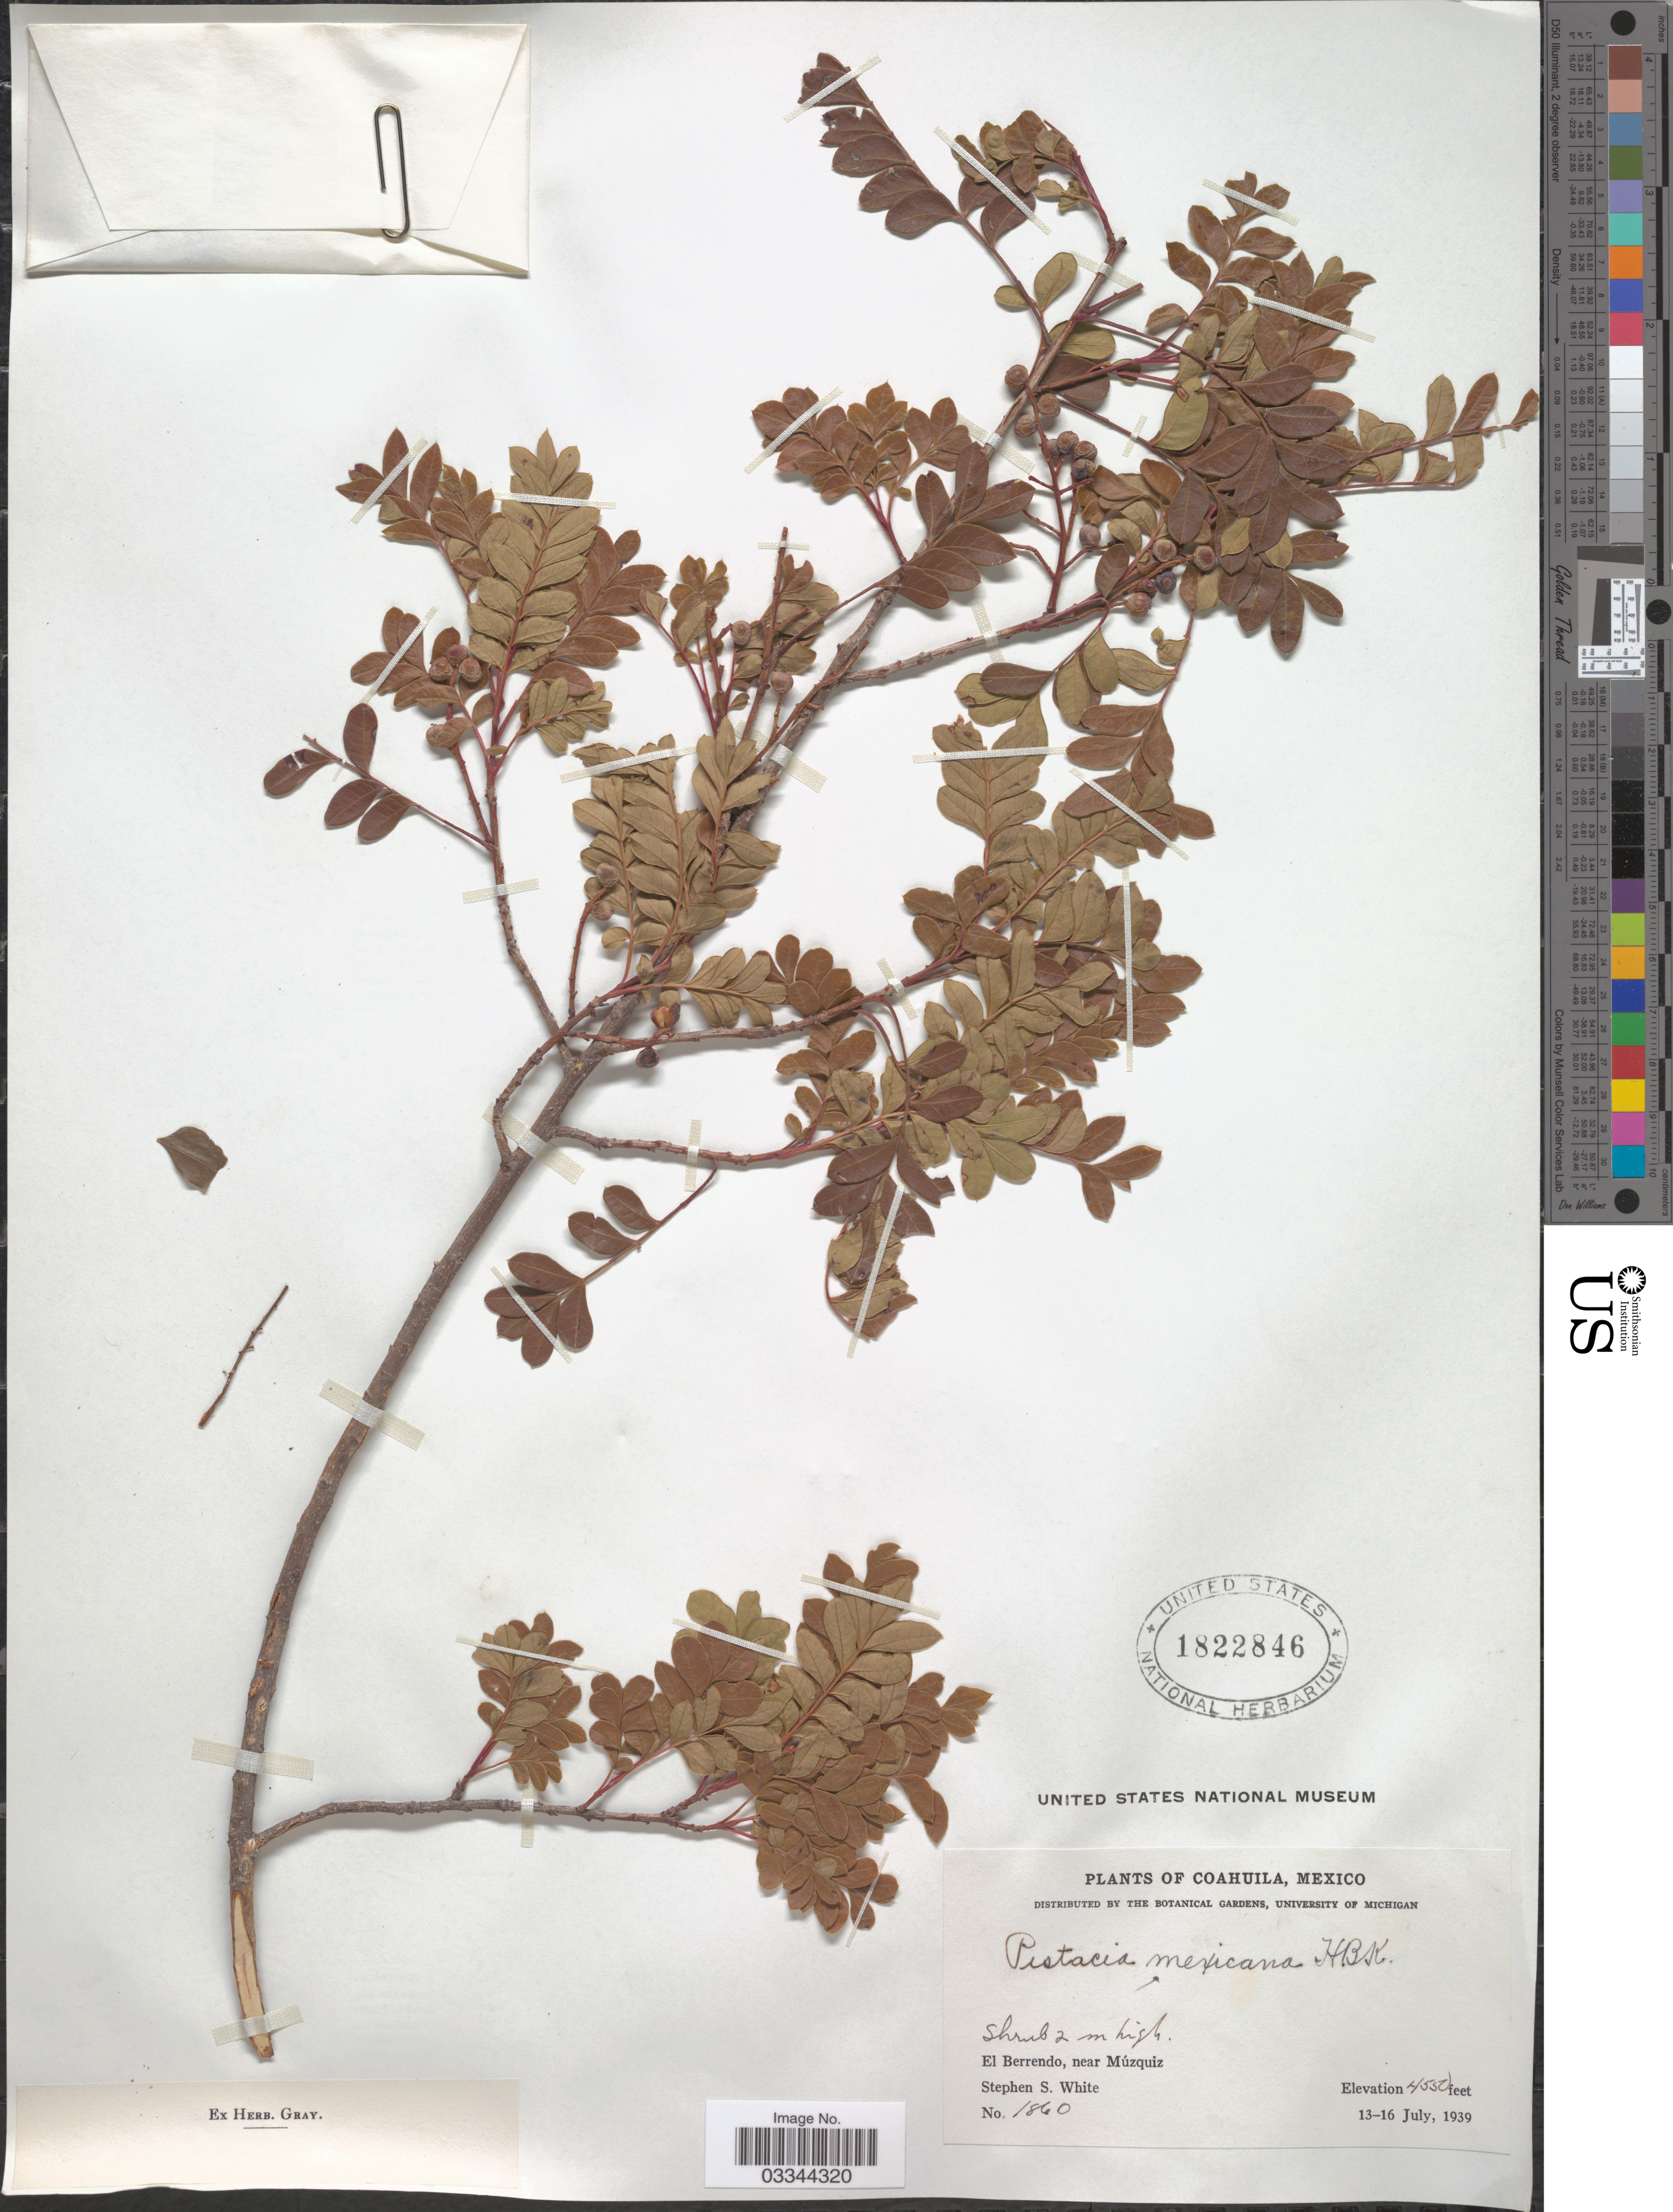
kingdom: Plantae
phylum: Tracheophyta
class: Magnoliopsida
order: Sapindales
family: Anacardiaceae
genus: Pistacia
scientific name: Pistacia mexicana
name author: Kunth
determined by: Mitchell, J. D.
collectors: S. S. White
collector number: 1860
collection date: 1939-07-13/1939-07-16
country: Mexico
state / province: Coahuila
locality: El Berrendo, near Múzquiz.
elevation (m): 1387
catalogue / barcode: US 1822846